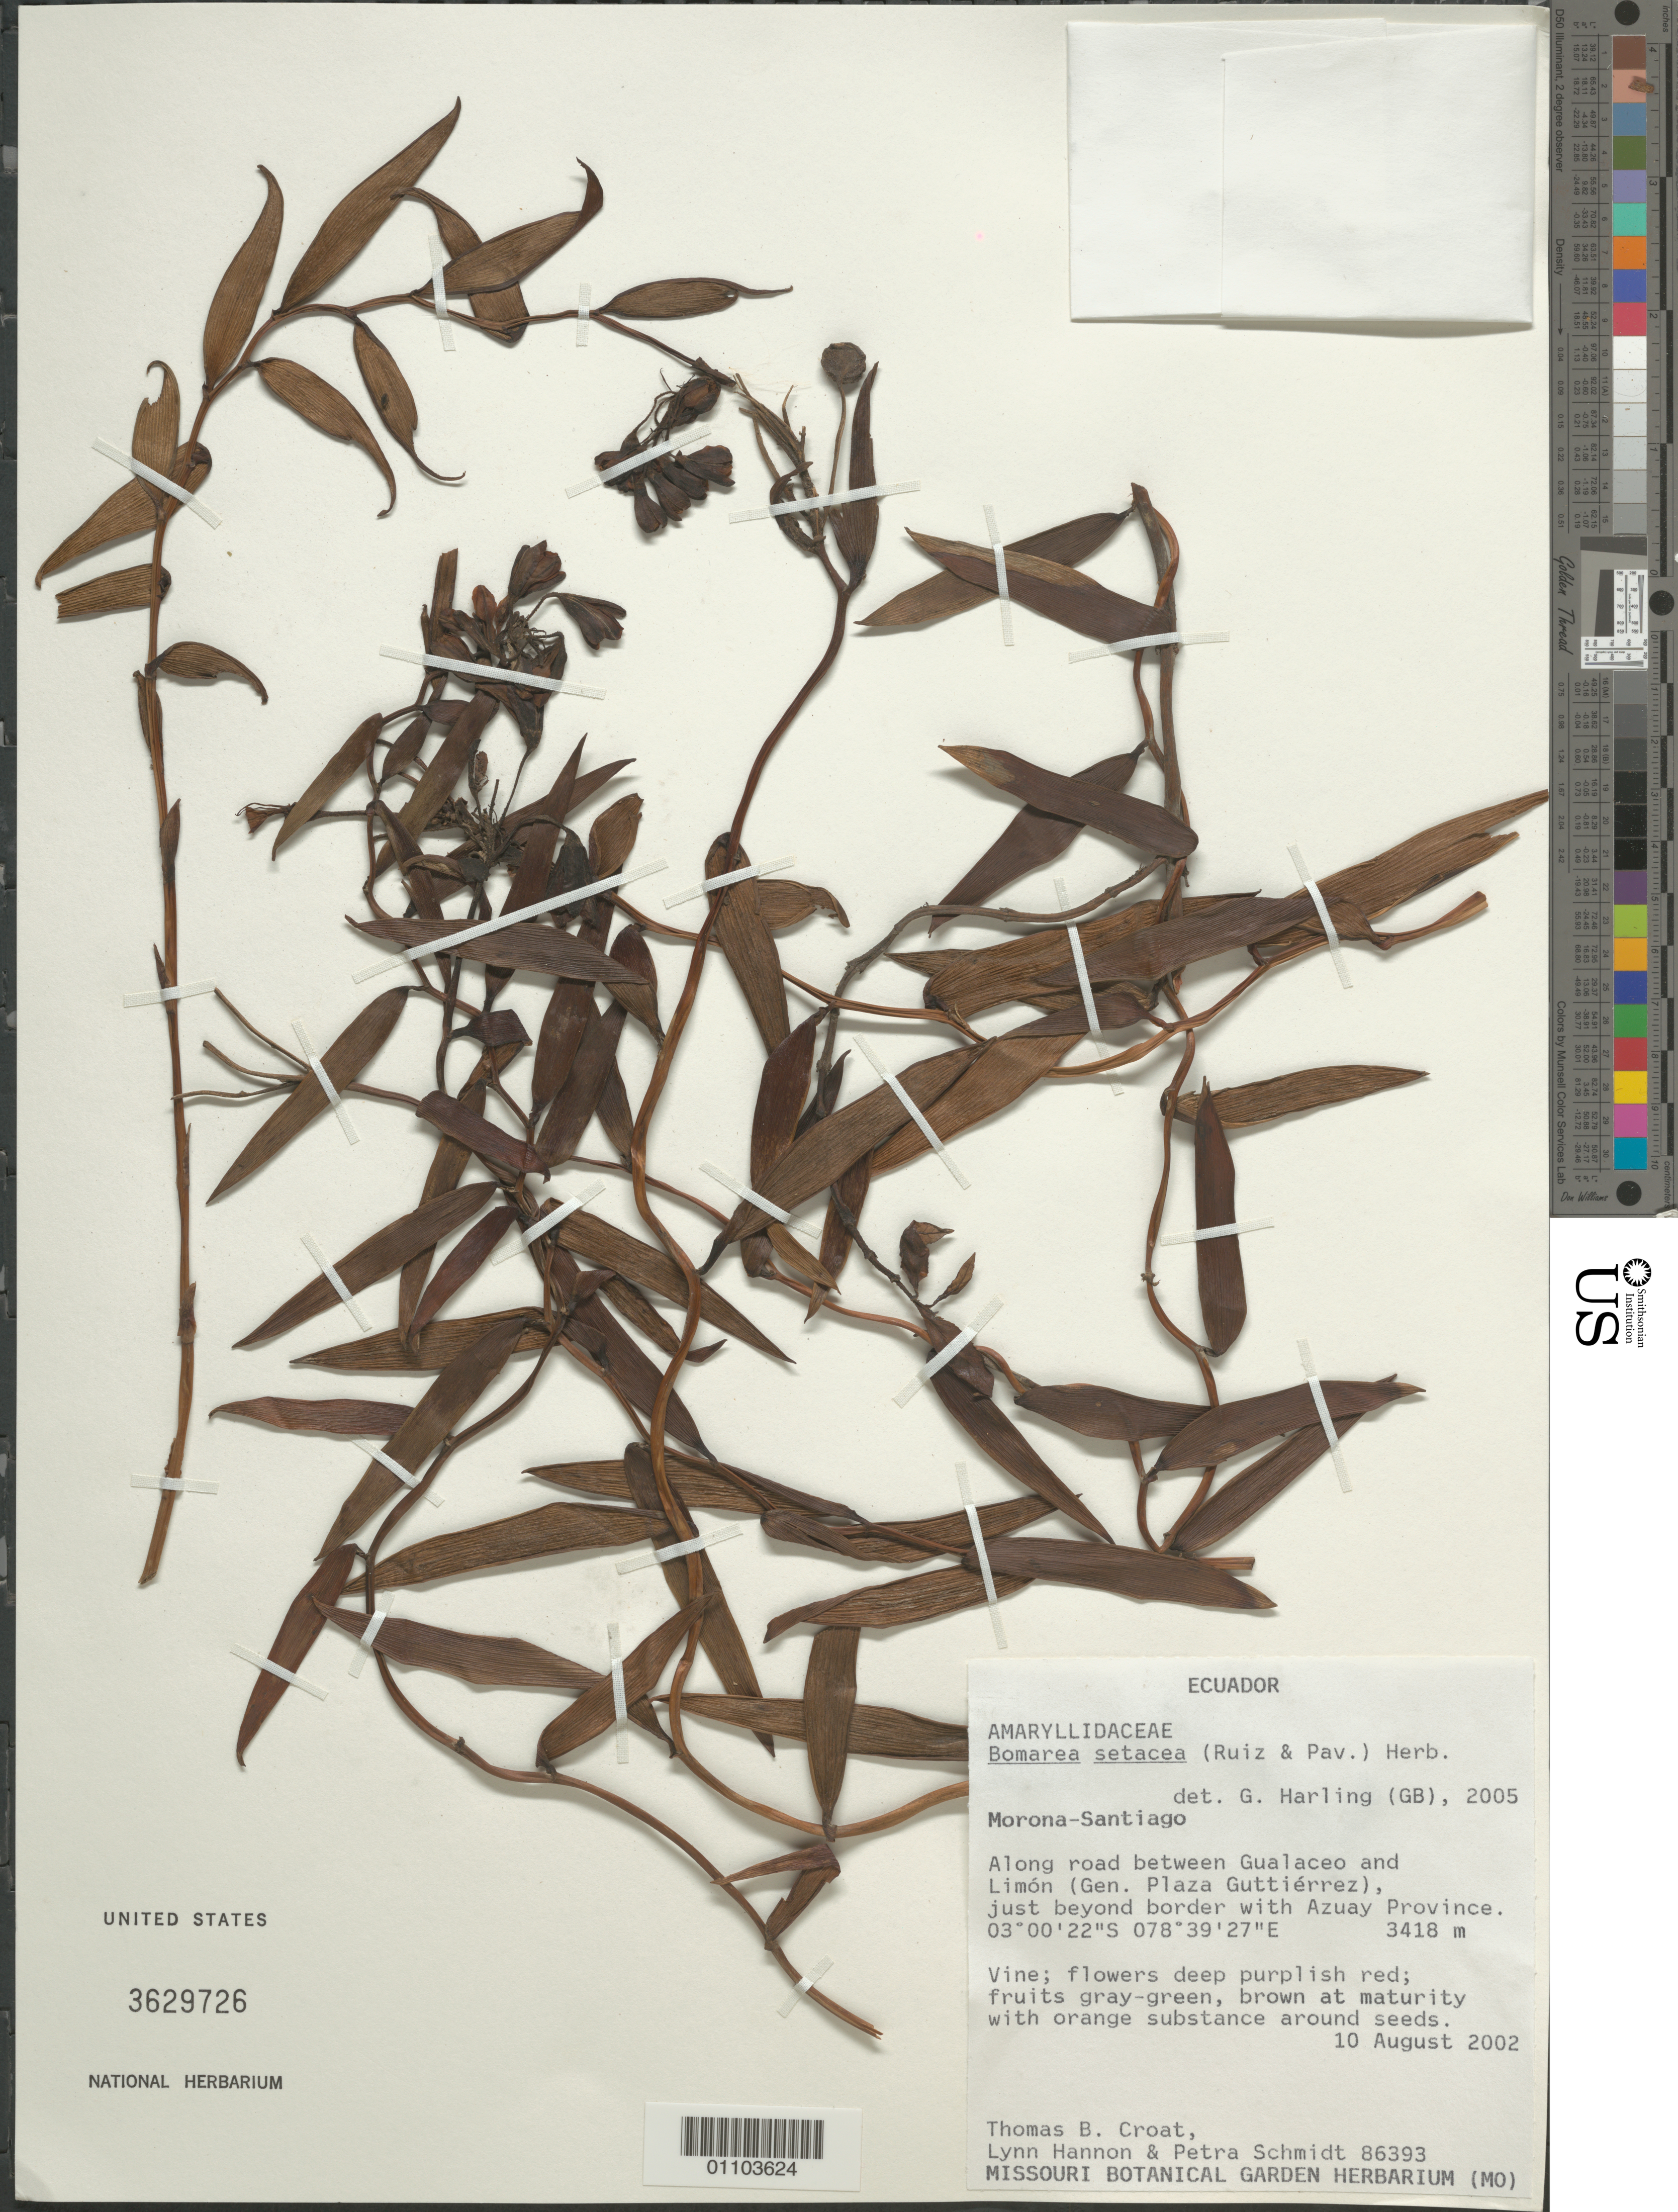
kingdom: Plantae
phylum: Tracheophyta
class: Liliopsida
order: Liliales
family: Alstroemeriaceae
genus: Bomarea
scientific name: Bomarea setacea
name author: (Ruiz & Pav.) Herb.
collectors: T. B. Croat, L. Hannon & P. Schmidt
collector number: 86393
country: Ecuador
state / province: Morona-Santiago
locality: Along road between Gualaceo and Limon (Gen. Plaza Guttierrez), just beyond border with Azay Prov.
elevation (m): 3418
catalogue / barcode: US 3629726